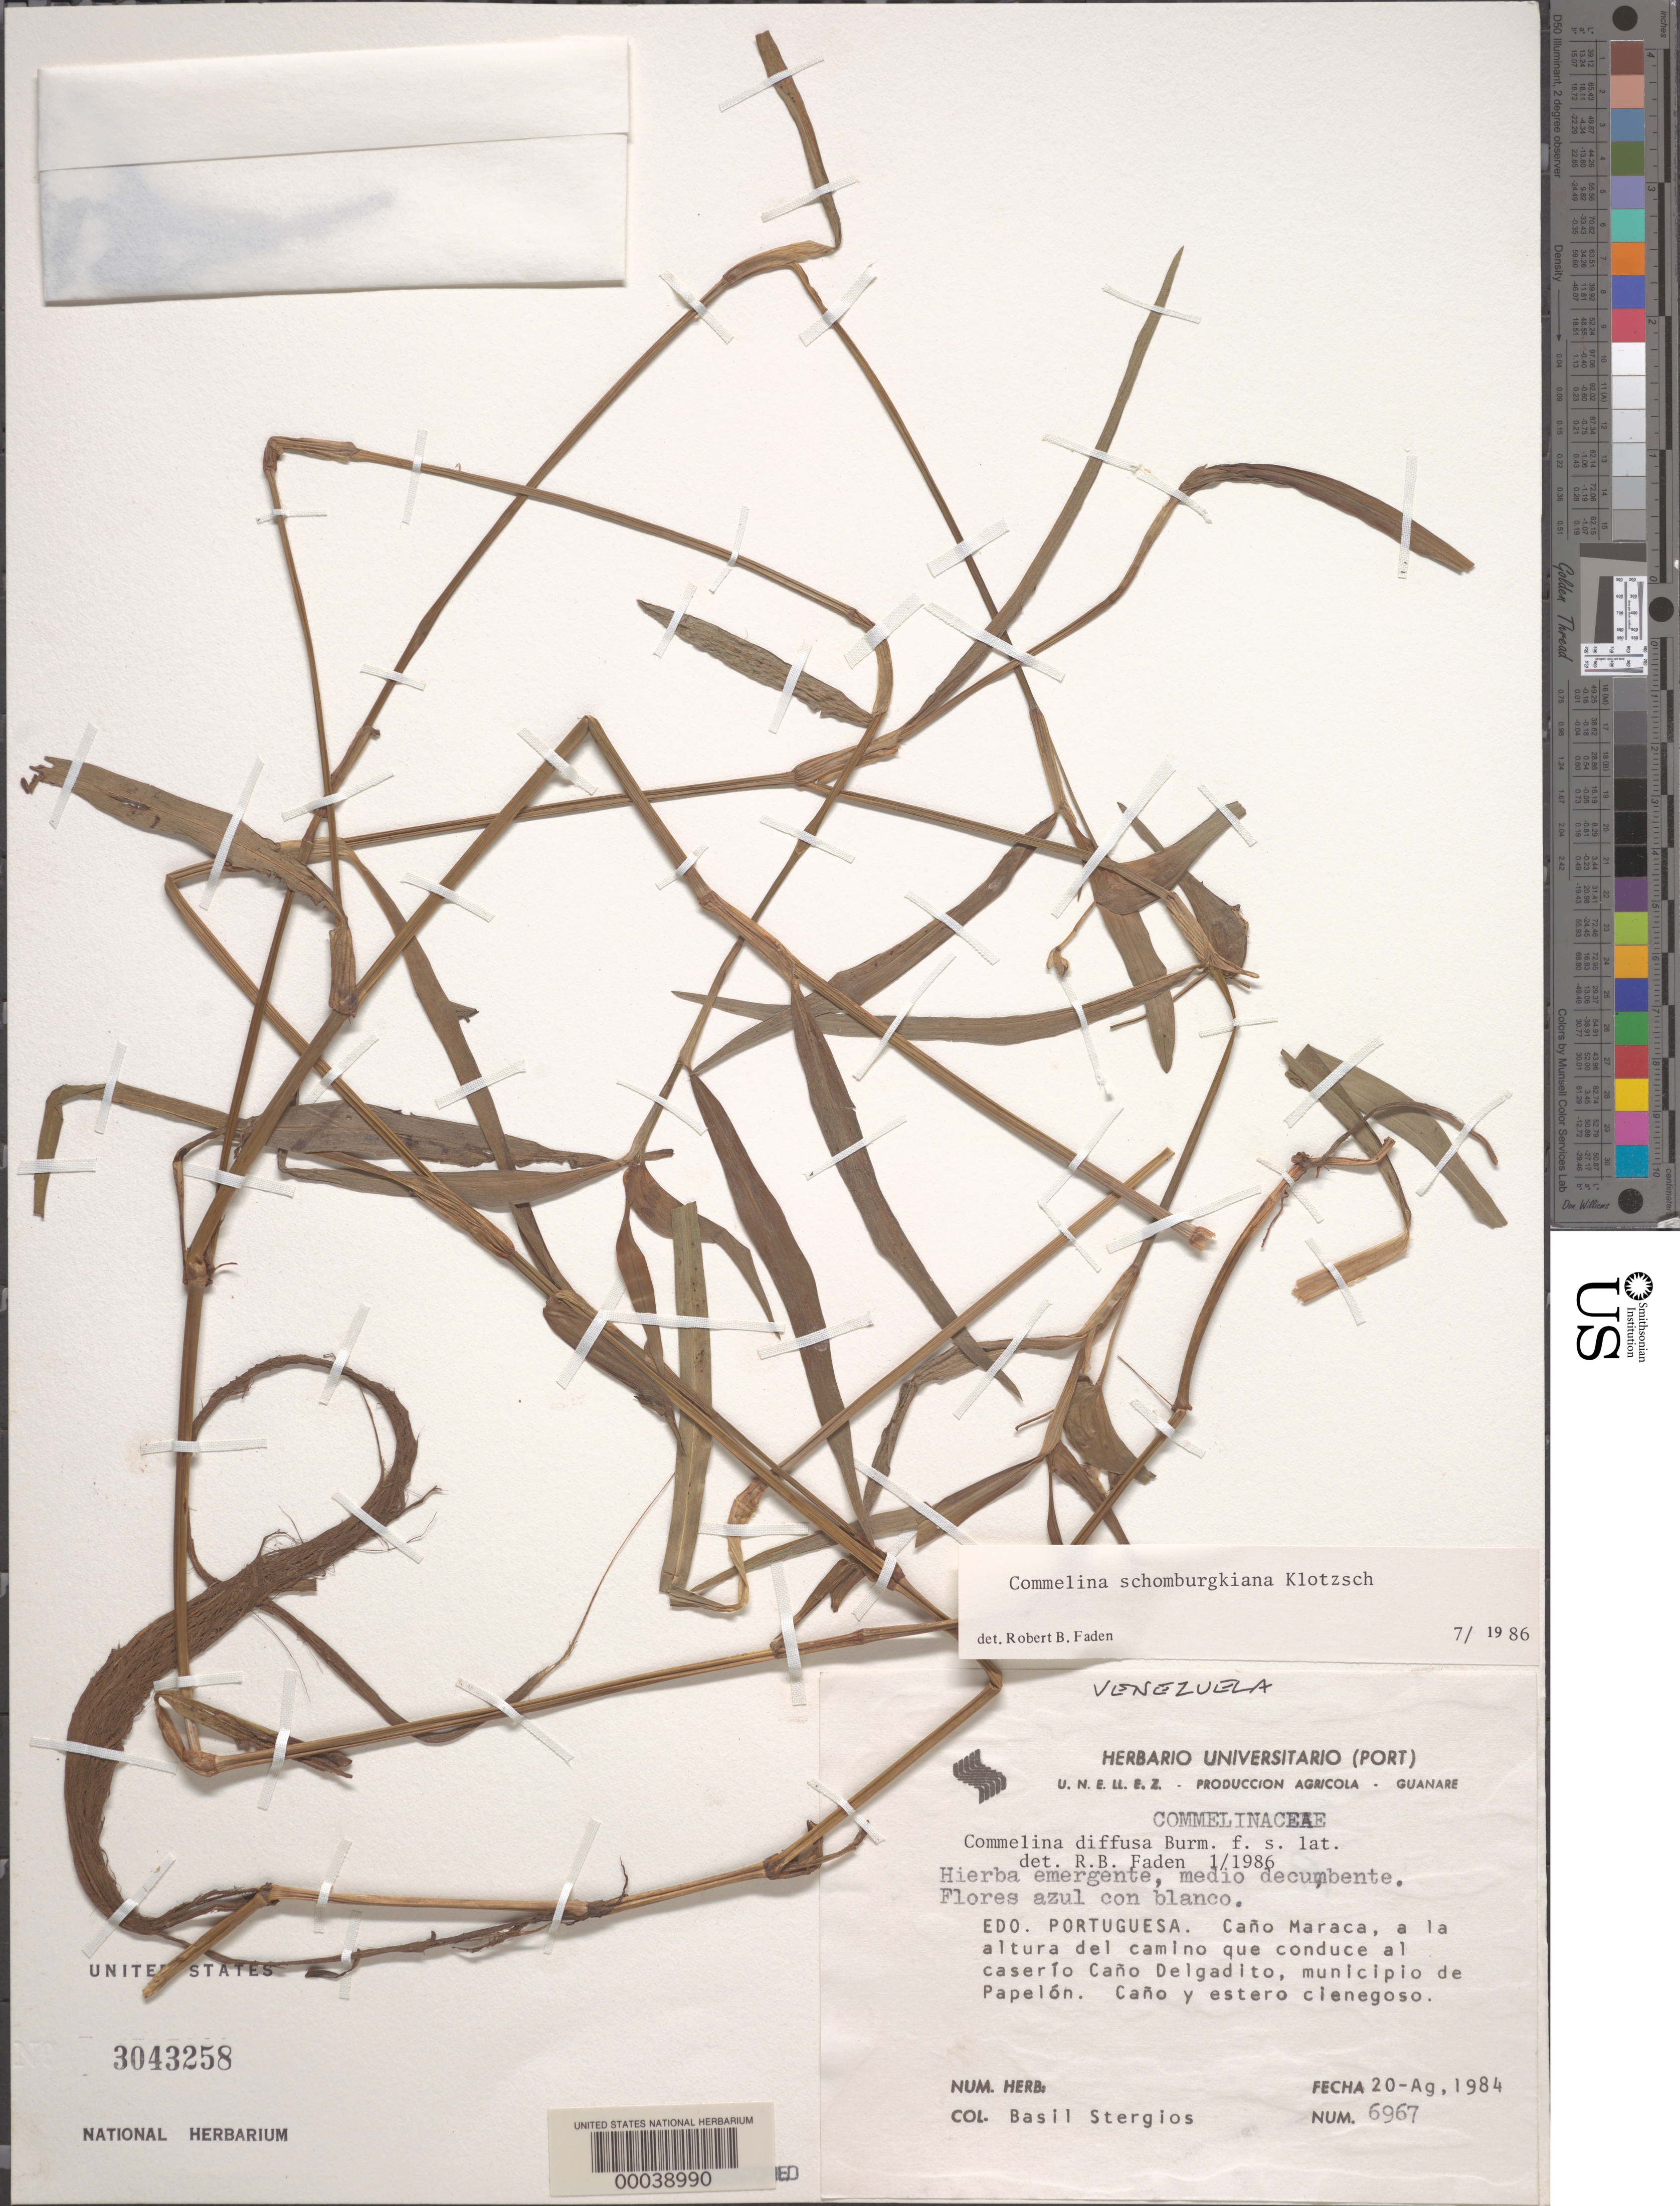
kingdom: Plantae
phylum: Tracheophyta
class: Liliopsida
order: Commelinales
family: Commelinaceae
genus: Commelina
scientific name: Commelina schomburgkiana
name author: Klotzsch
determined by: Faden, Robert B., (US), Smithsonian Institution - National Museum of Natural History (UNITED STATES)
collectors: B. G. Stergios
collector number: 6967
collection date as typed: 20 Aug 1984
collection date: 1984-08-20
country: Venezuela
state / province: Portuguesa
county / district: Papelon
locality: Cano Maraca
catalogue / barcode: US 3043258